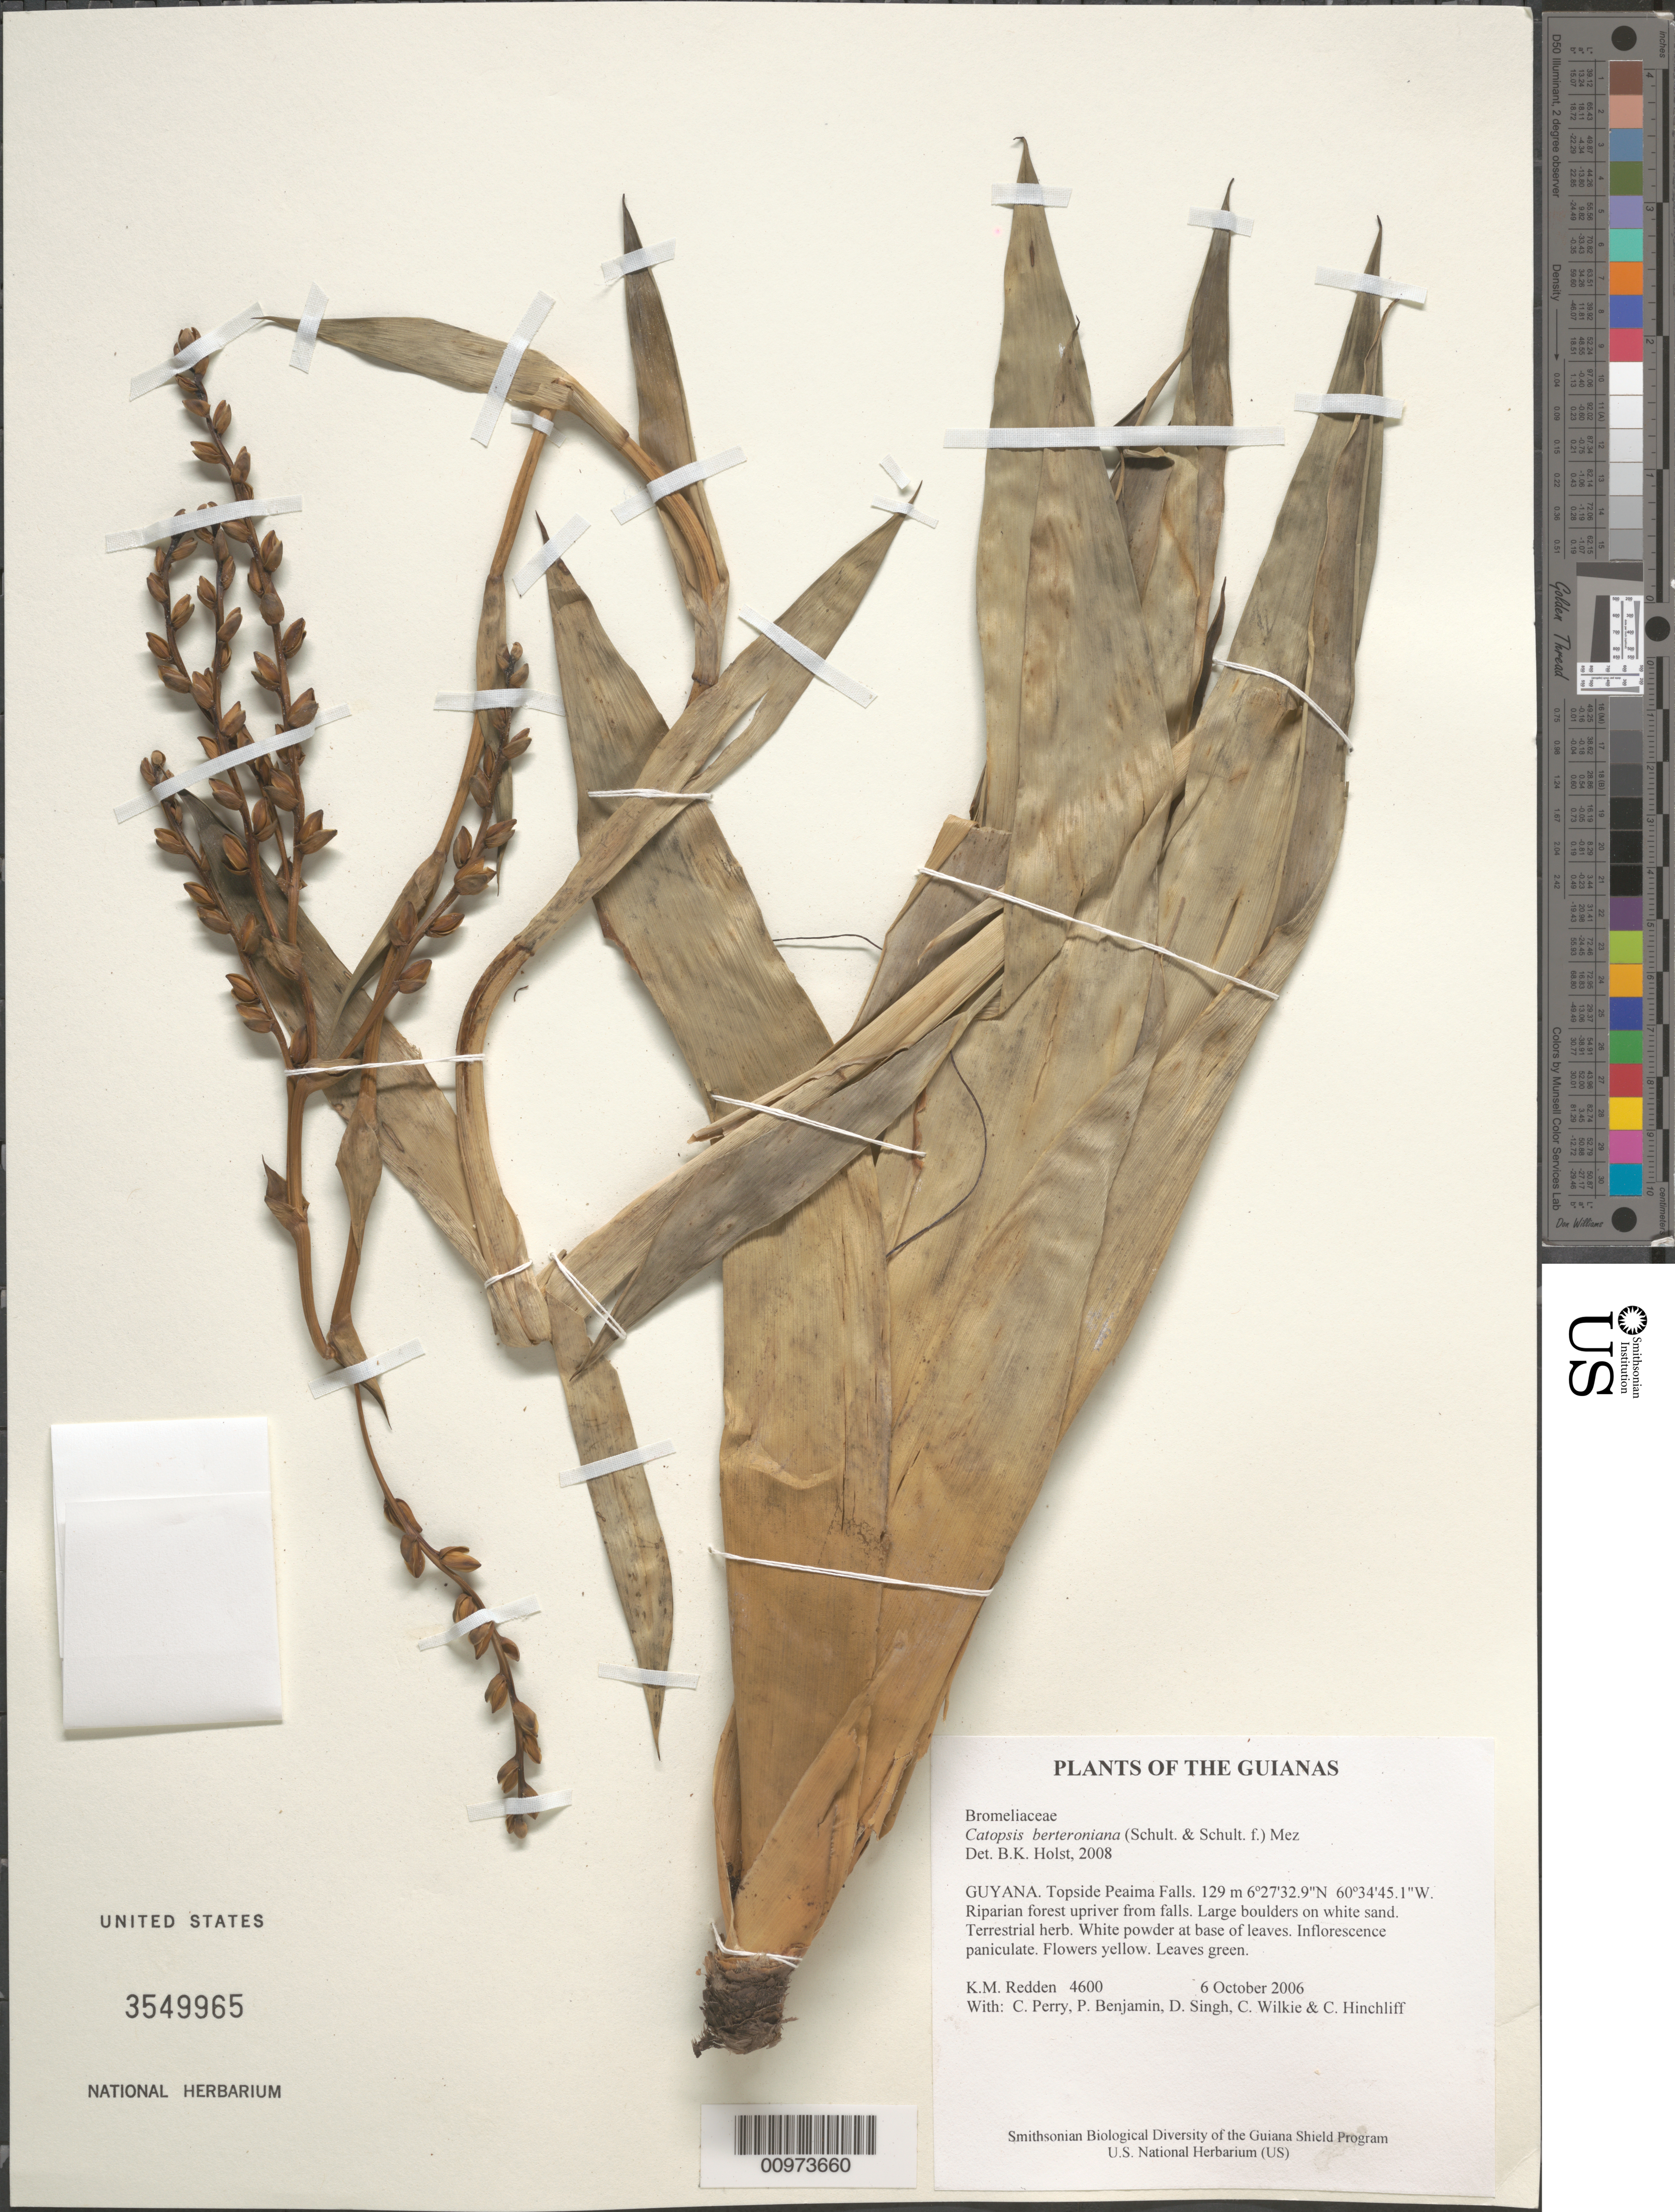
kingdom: Plantae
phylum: Tracheophyta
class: Liliopsida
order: Poales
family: Bromeliaceae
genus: Catopsis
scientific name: Catopsis berteroniana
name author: (Schult. & Schult. f.) Mez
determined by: Holst, Bruce K.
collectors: K. M. Redden, C. Perry, P. Benjamin, D. Singh, C. Wilkie & C. E. Hinchliff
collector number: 4600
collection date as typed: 6 October 2006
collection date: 2006-10-06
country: Guyana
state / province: Cuyuni-Mazaruni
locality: Topside Peaima Falls.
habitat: Riparian forest upriver from falls. Large boulders on white sand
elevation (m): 129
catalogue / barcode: US 3549965